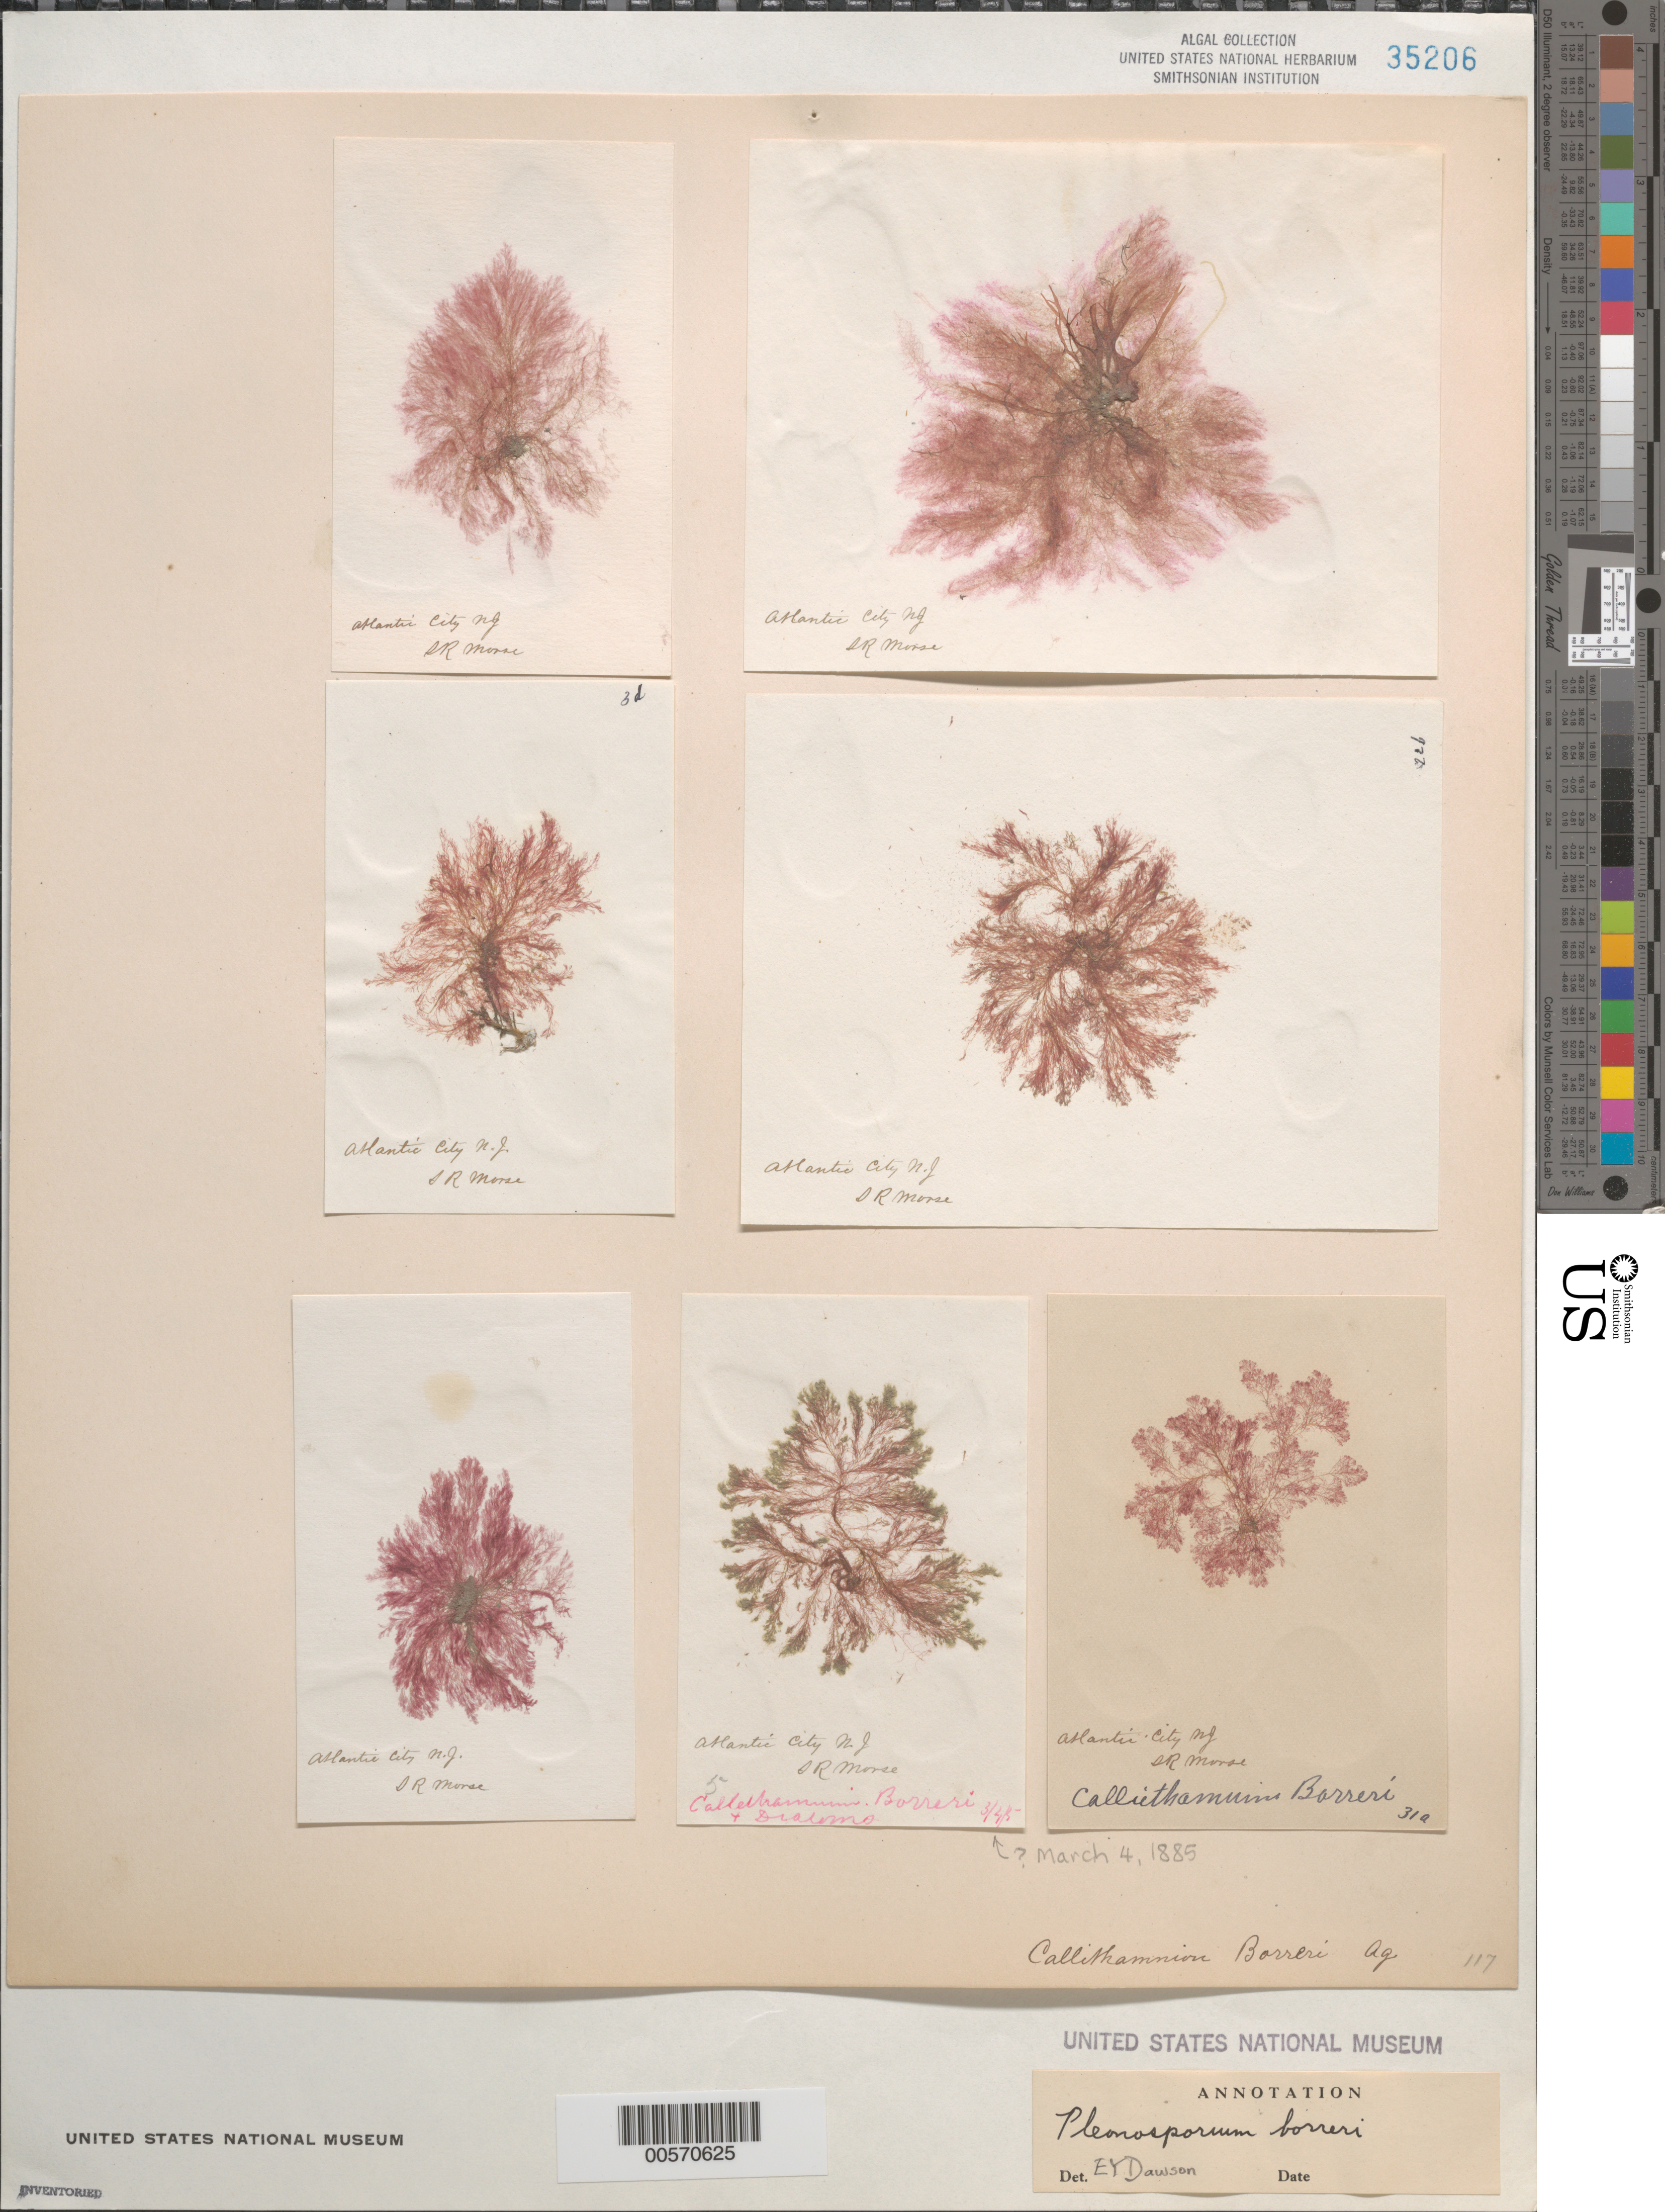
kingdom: Plantae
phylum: Rhodophyta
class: Florideophyceae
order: Ceramiales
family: Wrangeliaceae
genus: Pleonosporium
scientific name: Pleonosporium borreri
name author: (Sm.) Näg.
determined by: Dawson, E. Y.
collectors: S. Morse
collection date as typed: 04 Mar 1885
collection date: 1885-03-04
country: United States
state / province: New Jersey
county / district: Atlantic County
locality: Atlantic City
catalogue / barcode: US 35206